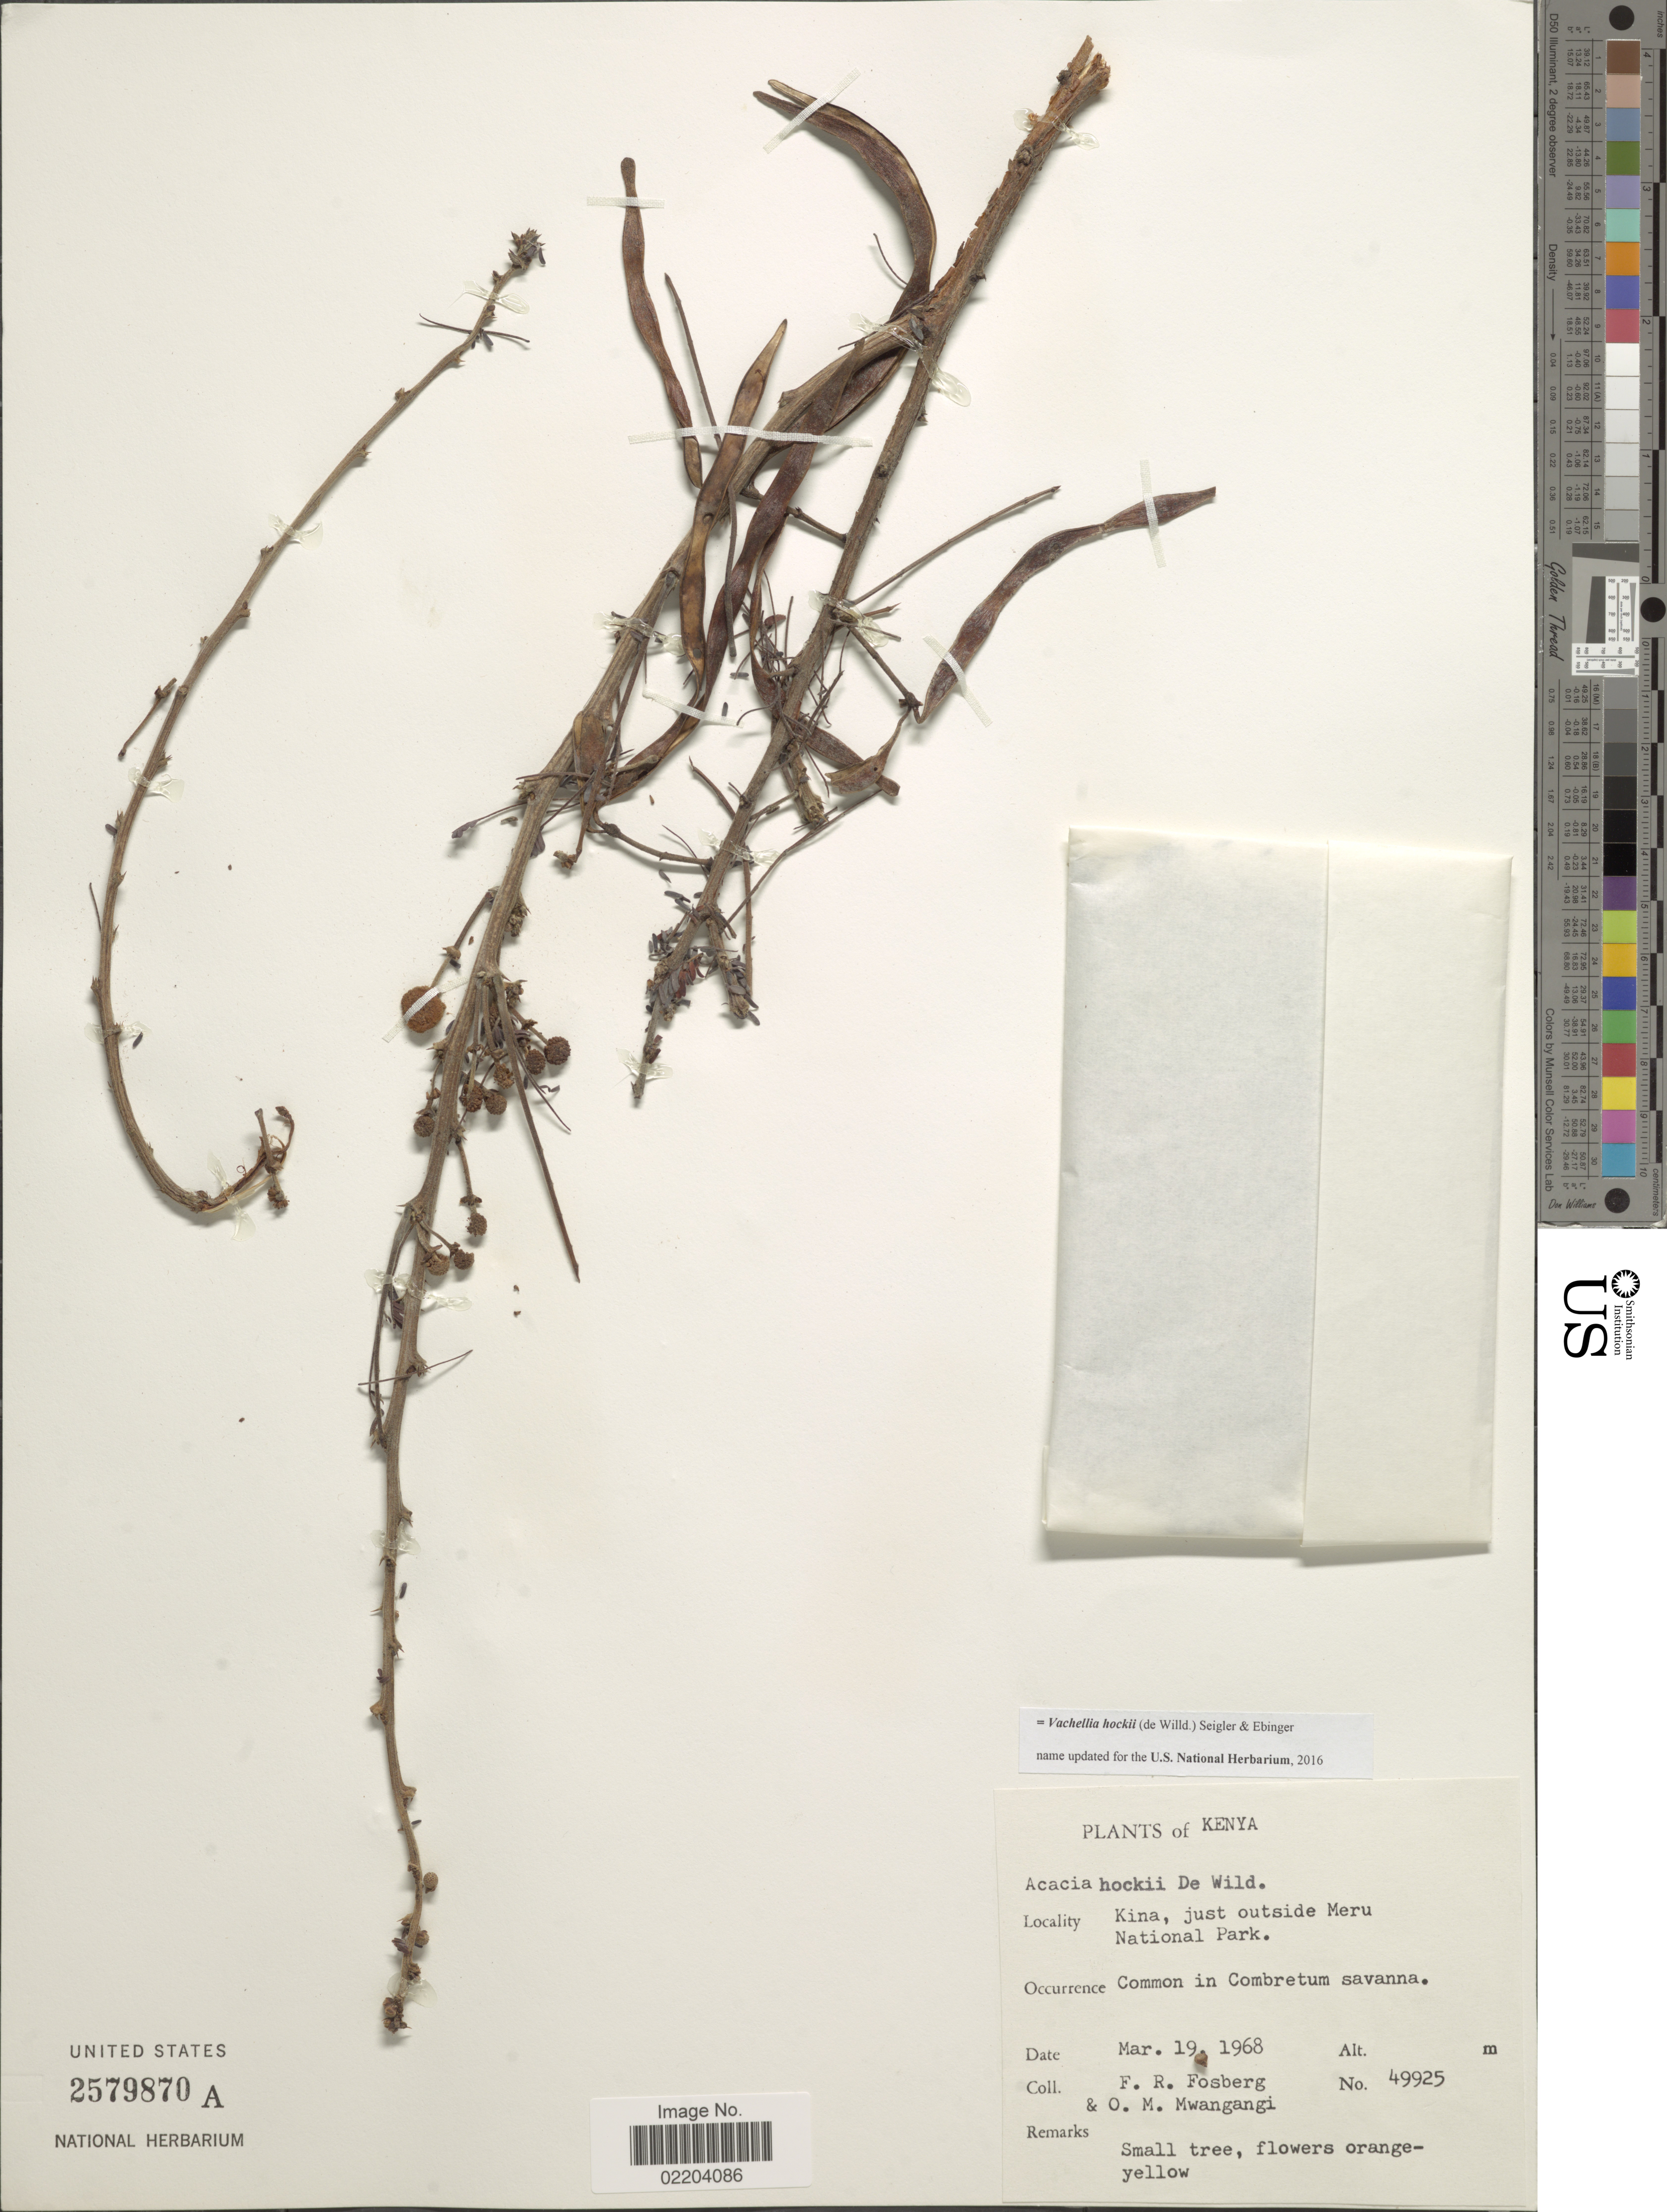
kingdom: Plantae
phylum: Tracheophyta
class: Magnoliopsida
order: Fabales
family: Fabaceae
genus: Vachellia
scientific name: Vachellia hockii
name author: (De Wild.) Seigler & Ebinger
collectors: F. R. Fosberg & O. M. Mwangangi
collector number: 49925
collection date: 1968-03-19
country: Kenya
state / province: Meru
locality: Kina, just outside Meru National Park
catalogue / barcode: US 2579870A